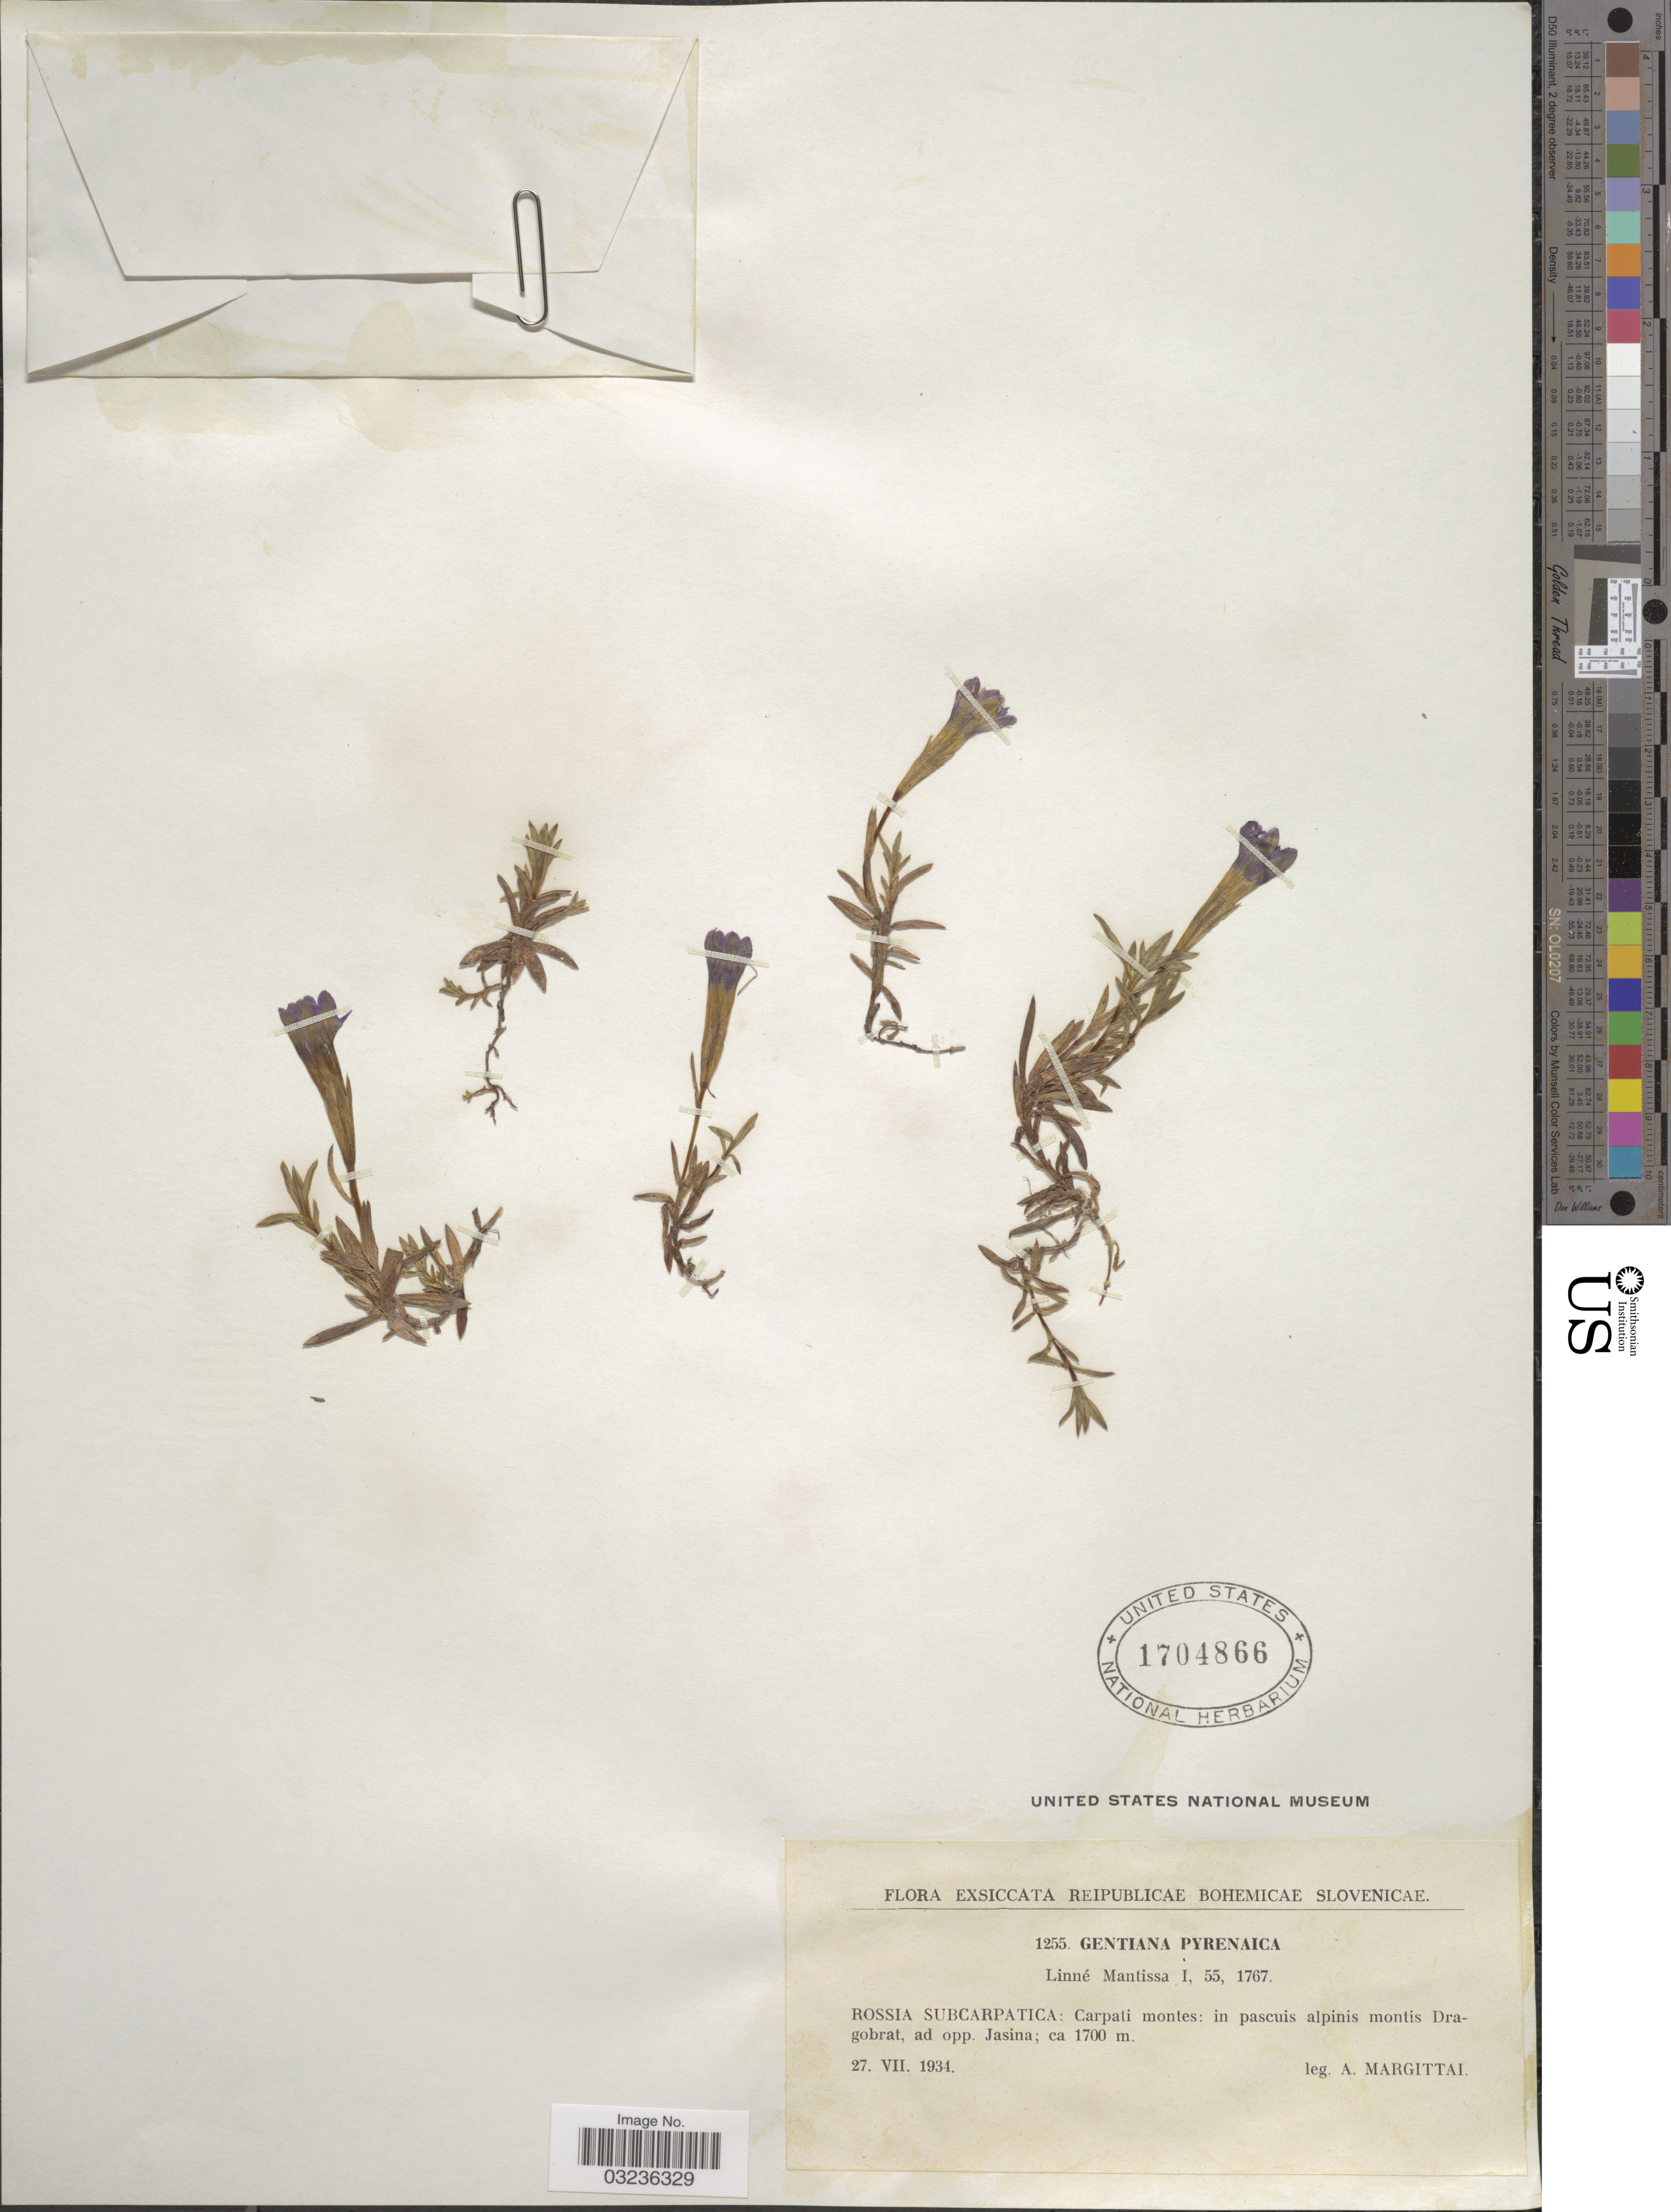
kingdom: Plantae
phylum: Tracheophyta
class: Magnoliopsida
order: Gentianales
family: Gentianaceae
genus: Gentiana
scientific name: Gentiana pyrenaica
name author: L.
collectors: A. Margittai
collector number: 1255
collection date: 1934-07-27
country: Slovenia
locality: Reipublicae Bohemicae Slovenicae. Rossia Subcarpatica: Carpati montes: in pascuis alpinis montis Dragobrat, ad opp. Jasina.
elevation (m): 1700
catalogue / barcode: US 1704866